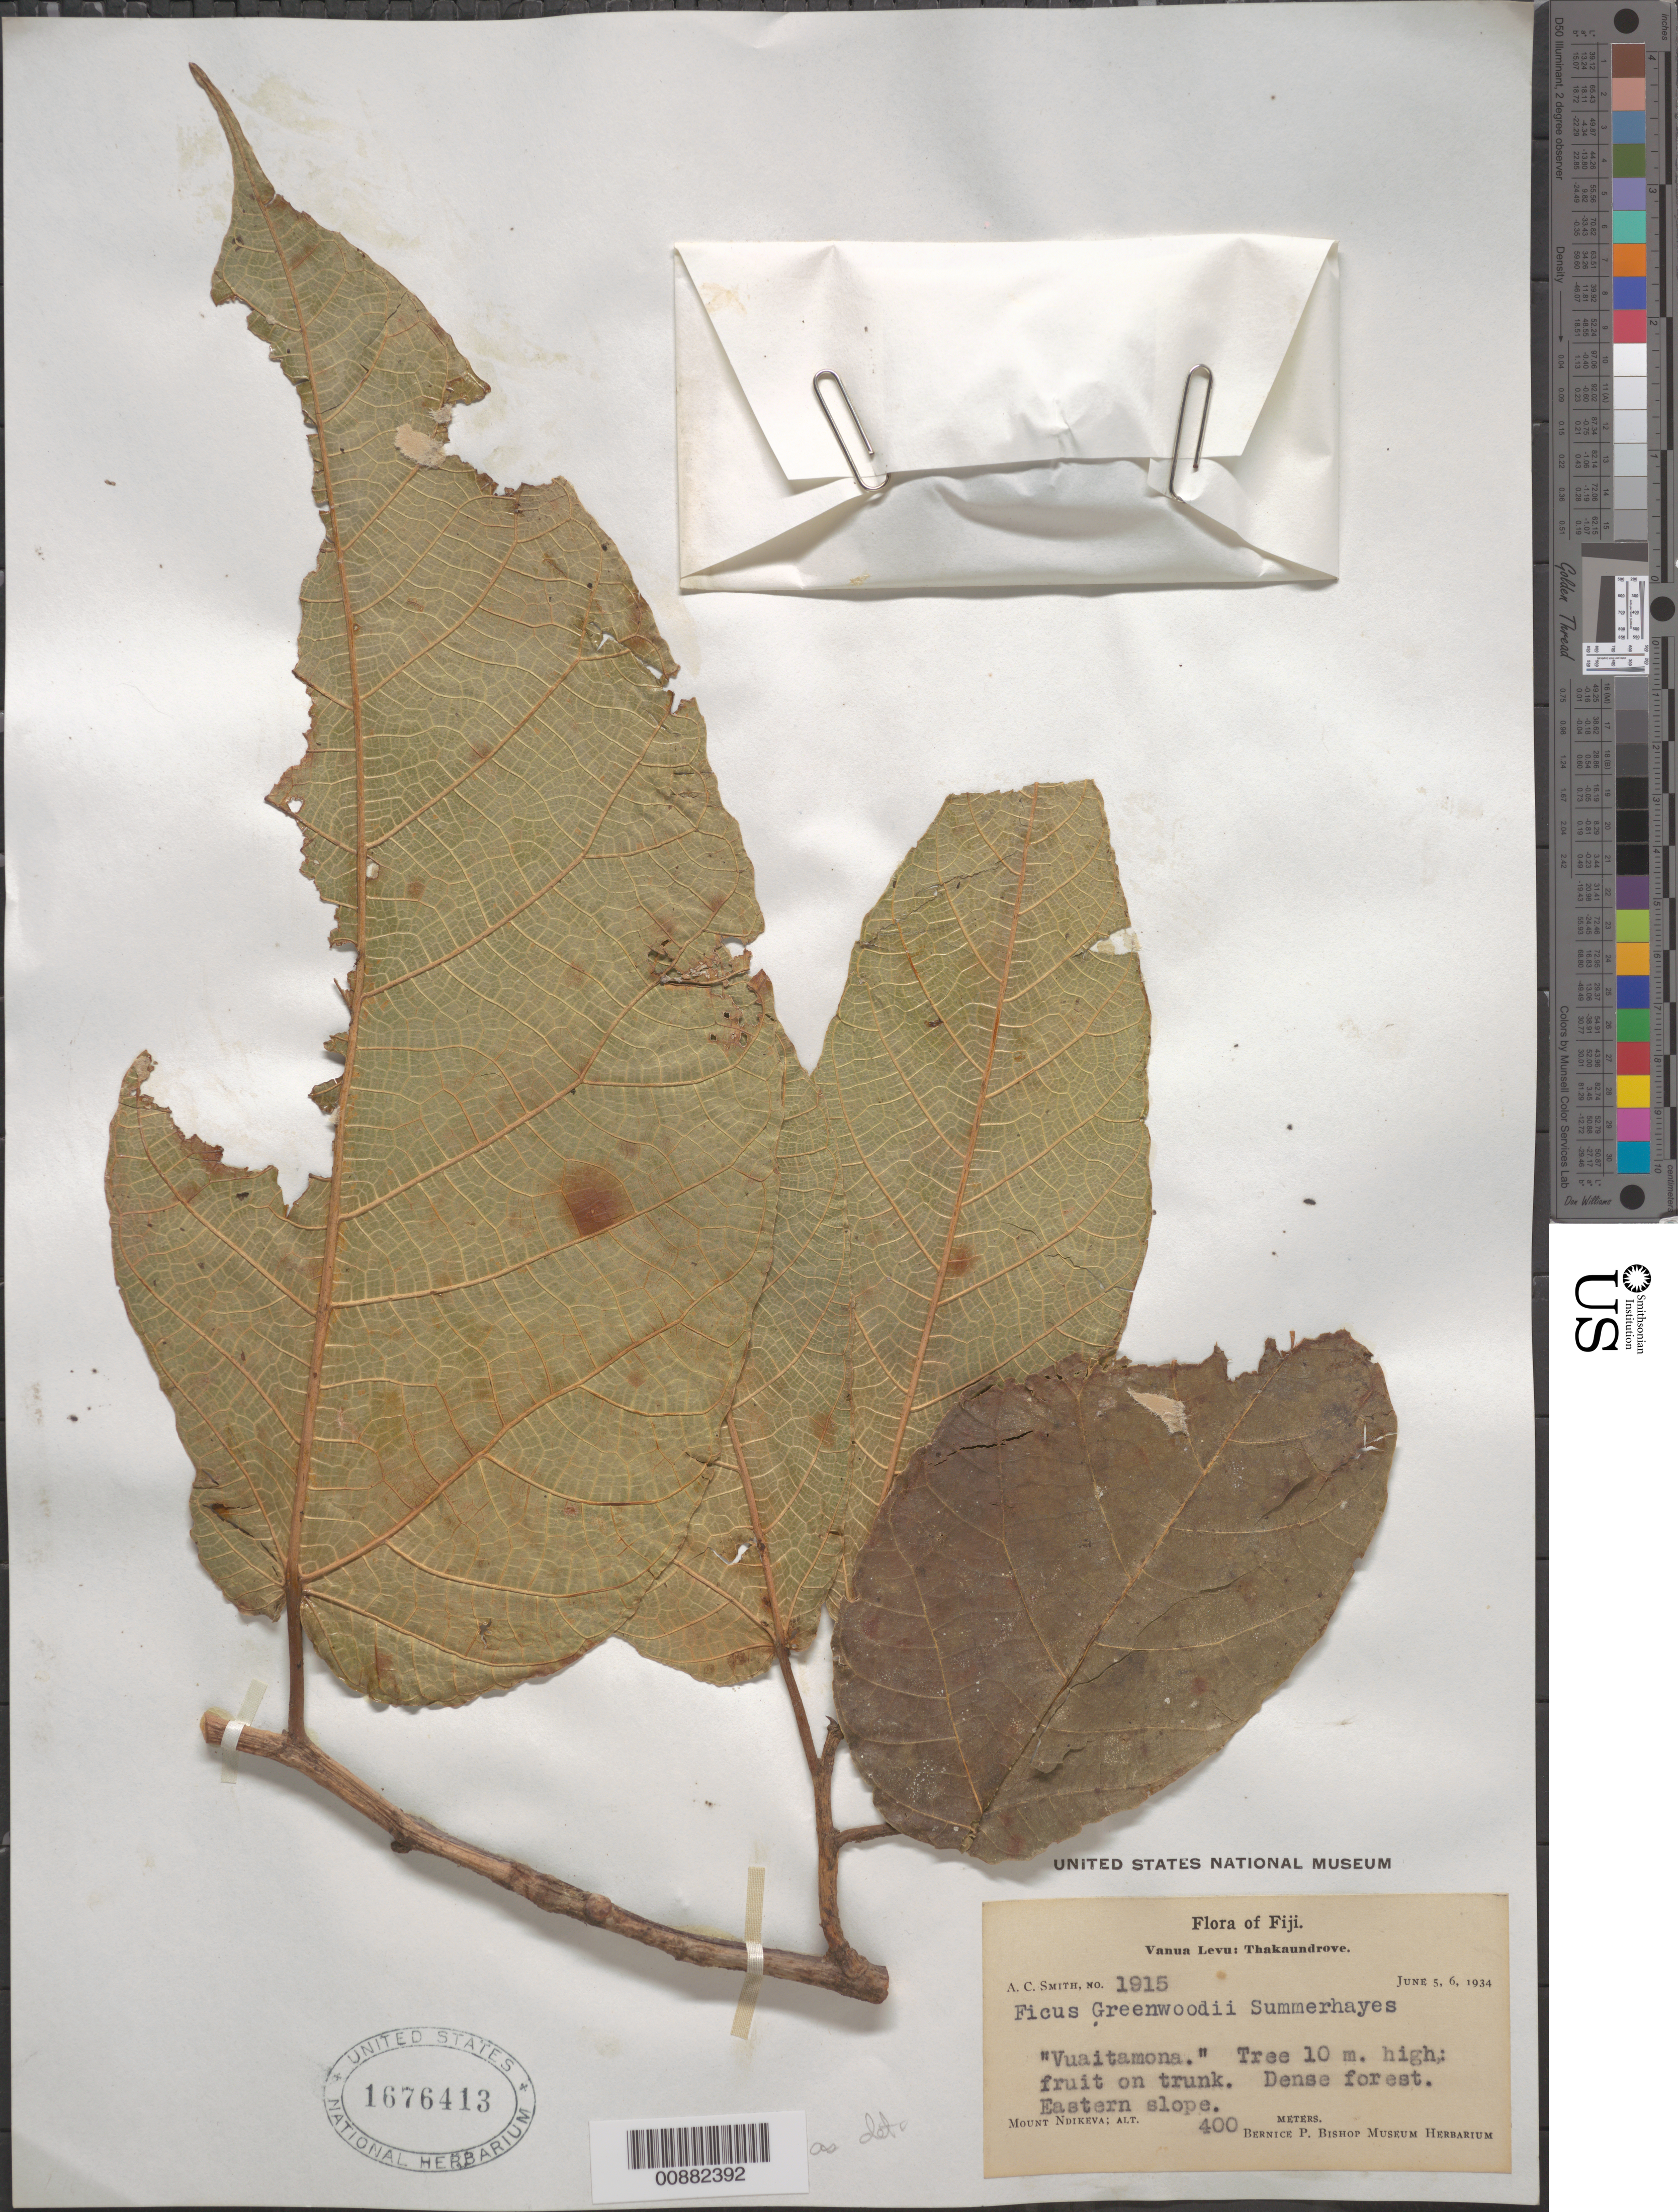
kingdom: Plantae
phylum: Tracheophyta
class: Magnoliopsida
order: Rosales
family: Moraceae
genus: Ficus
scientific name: Ficus greenwoodii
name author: Summerh.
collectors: A. C. Smith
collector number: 1915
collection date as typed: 05 Jun 1934 to 06 Jun 1934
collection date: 1934-06-05/1934-06-06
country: Fiji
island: Vanua Levu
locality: Mount Ndodeva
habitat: Dense forest.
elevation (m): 400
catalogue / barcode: US 1676413